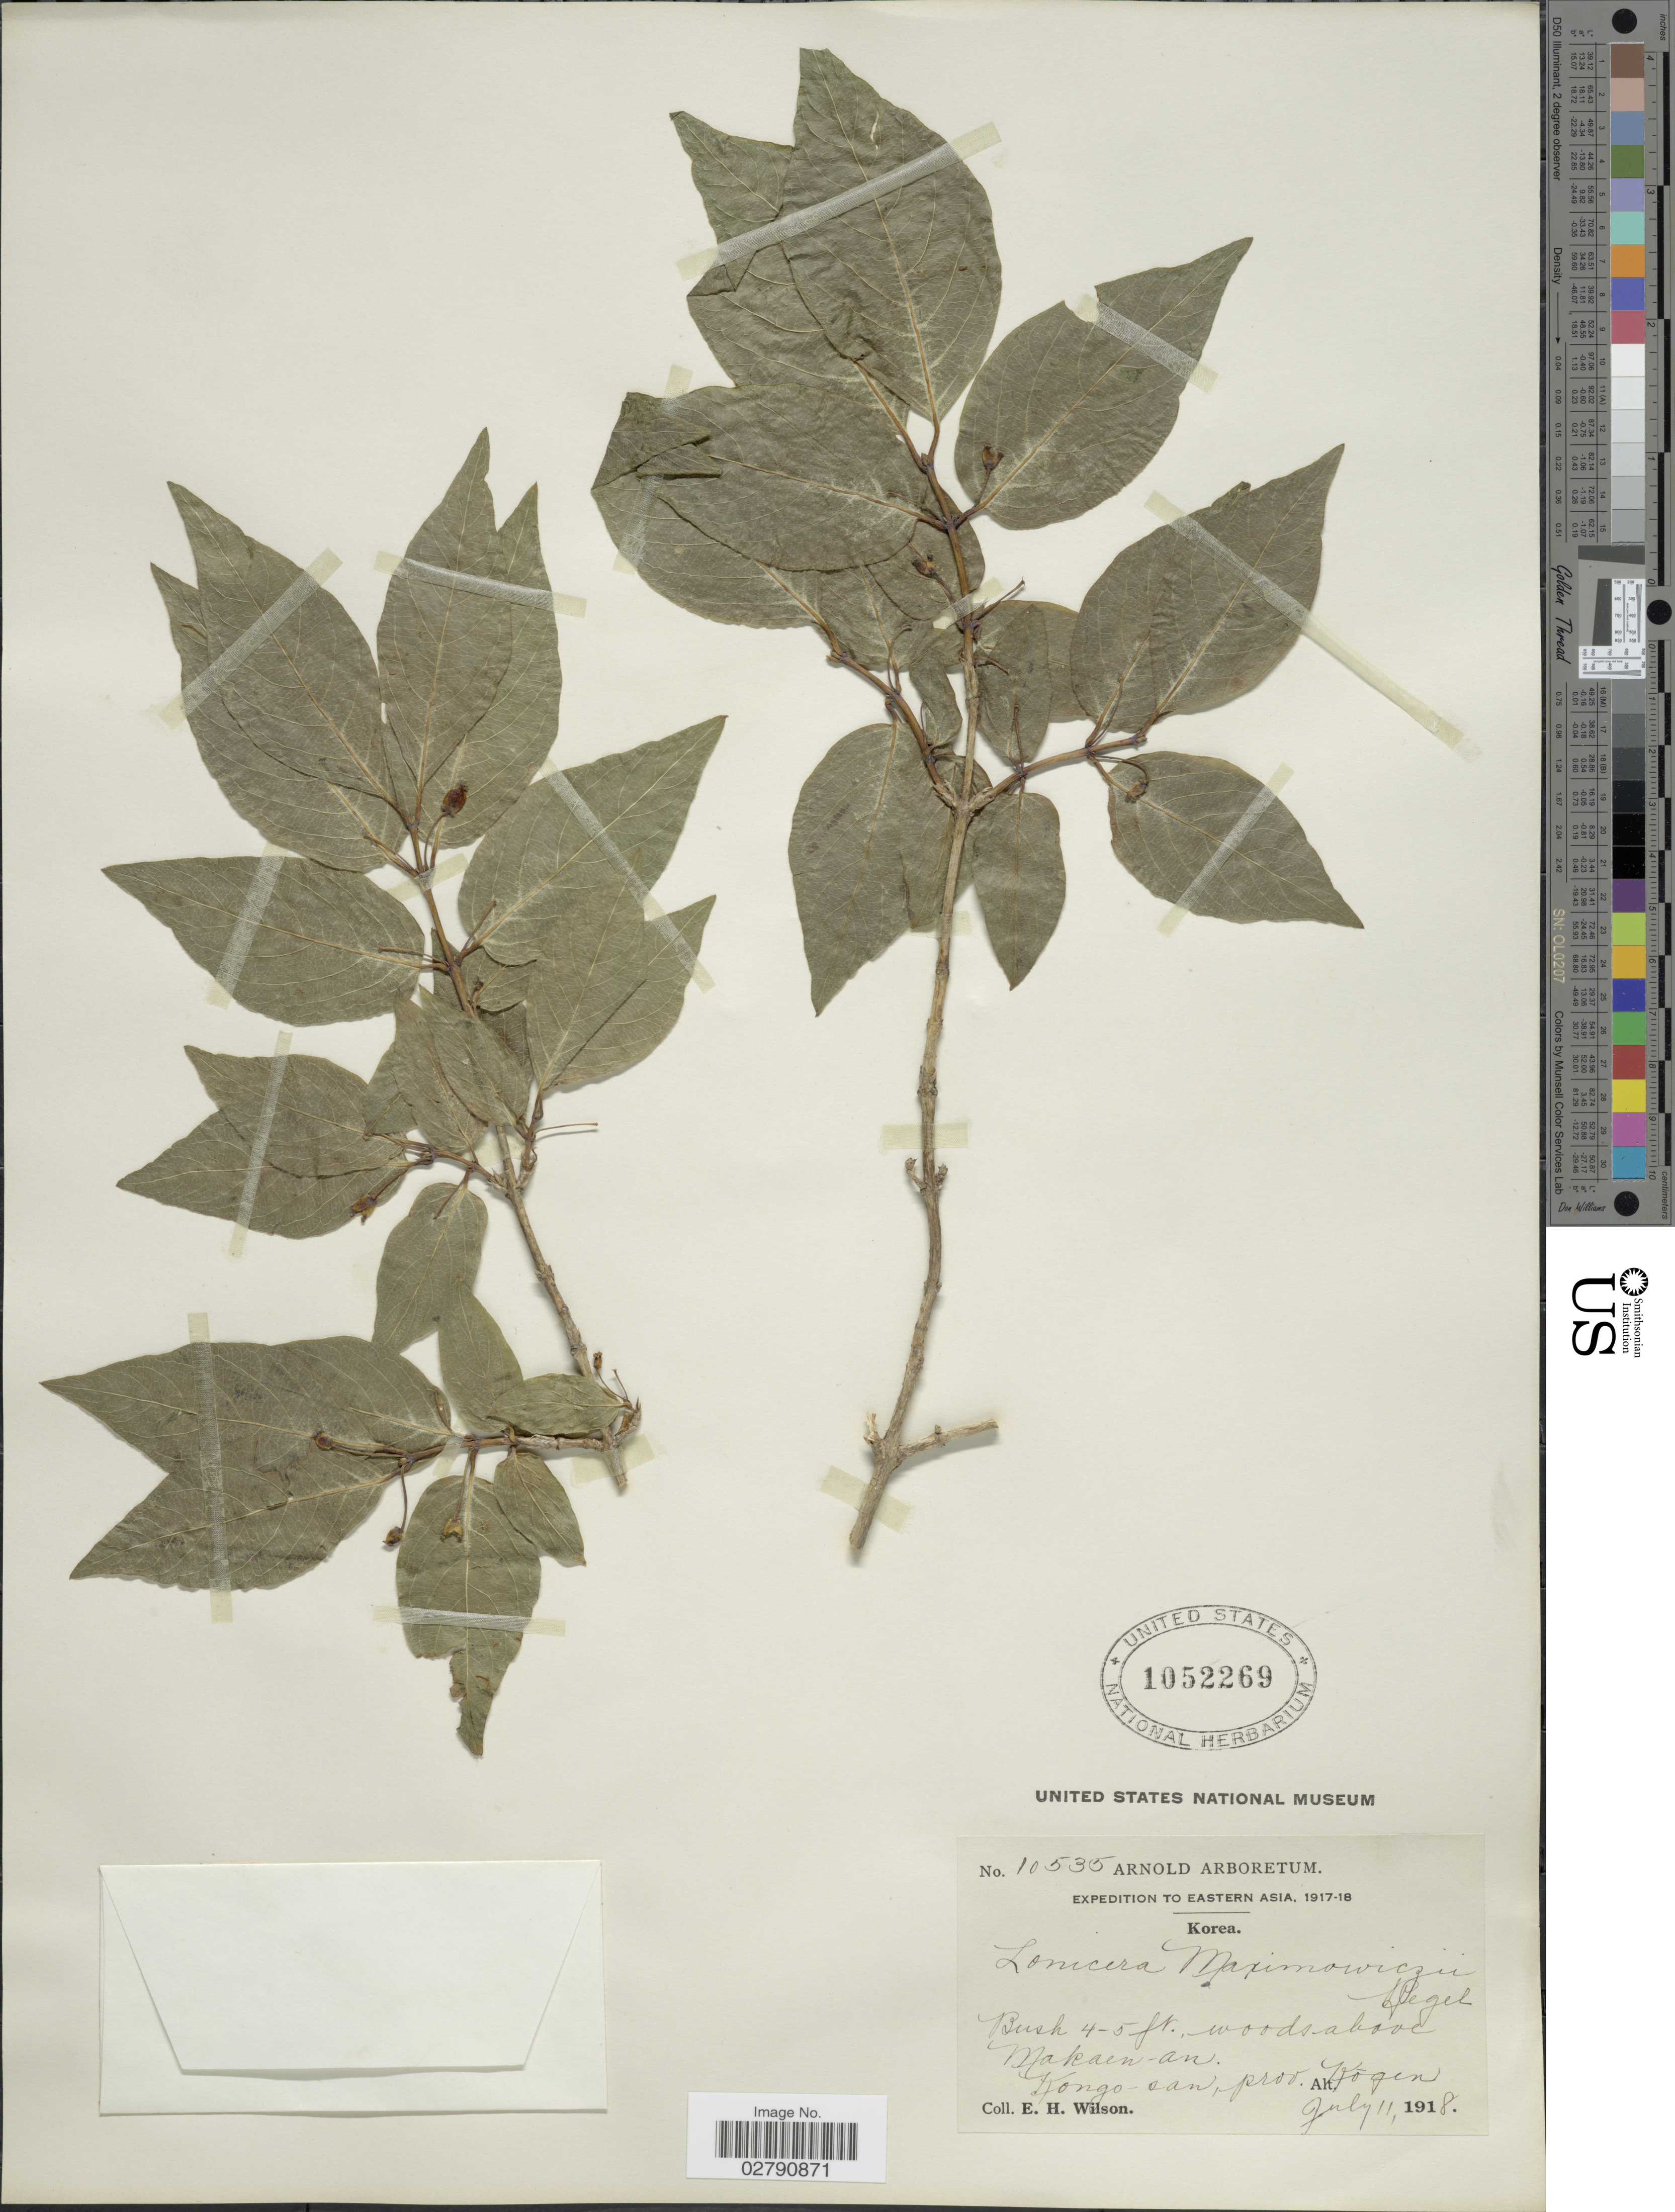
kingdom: Plantae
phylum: Tracheophyta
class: Magnoliopsida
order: Dipsacales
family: Caprifoliaceae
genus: Lonicera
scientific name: Lonicera maximowiczii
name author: (Rupr.) Regel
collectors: E. Wilson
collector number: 10535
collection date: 1918-07-11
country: North Korea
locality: Eastern Asia. Makaen-an. Kongo-san, prov. Kogen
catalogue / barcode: US 1052269